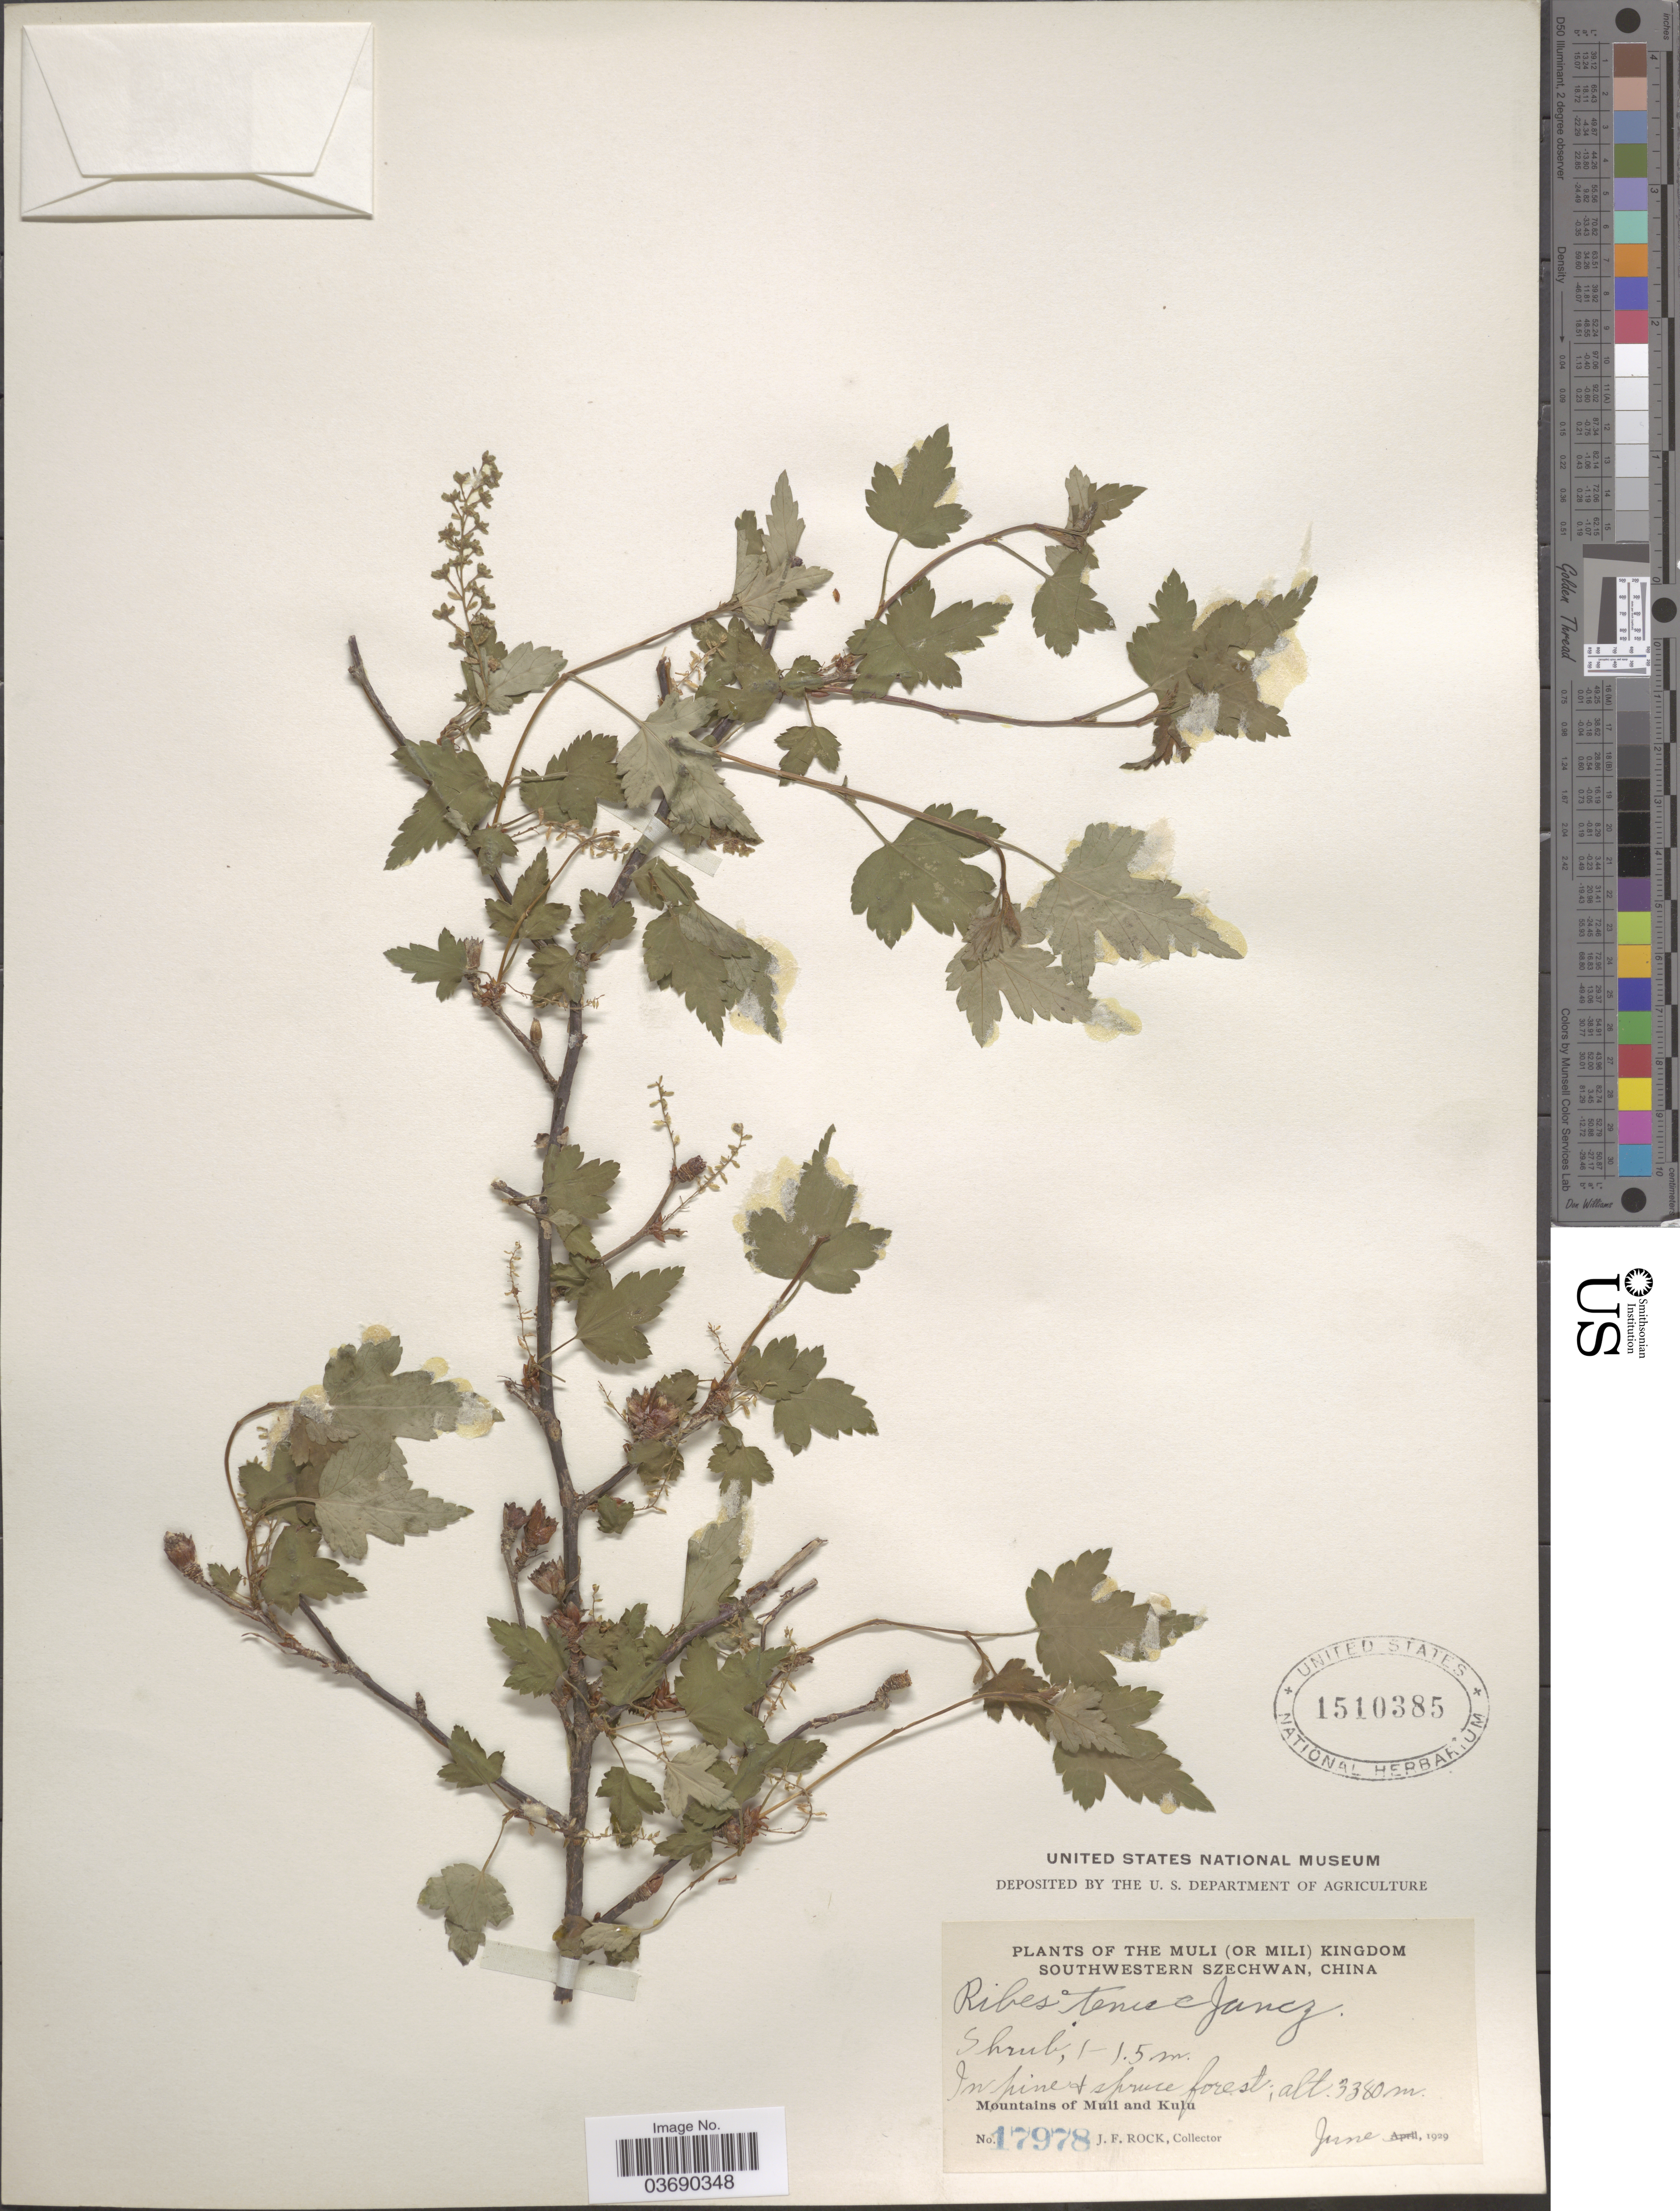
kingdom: Plantae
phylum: Tracheophyta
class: Magnoliopsida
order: Saxifragales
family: Grossulariaceae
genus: Ribes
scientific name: Ribes tenue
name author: Jancz.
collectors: J. Rock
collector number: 17978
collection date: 1929-06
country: China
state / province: Sichuan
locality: The Muli (or Mili) Kingdom. Southwestern Szechwan. Mountains of Muli and Kulu.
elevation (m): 3380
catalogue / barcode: US 1510385